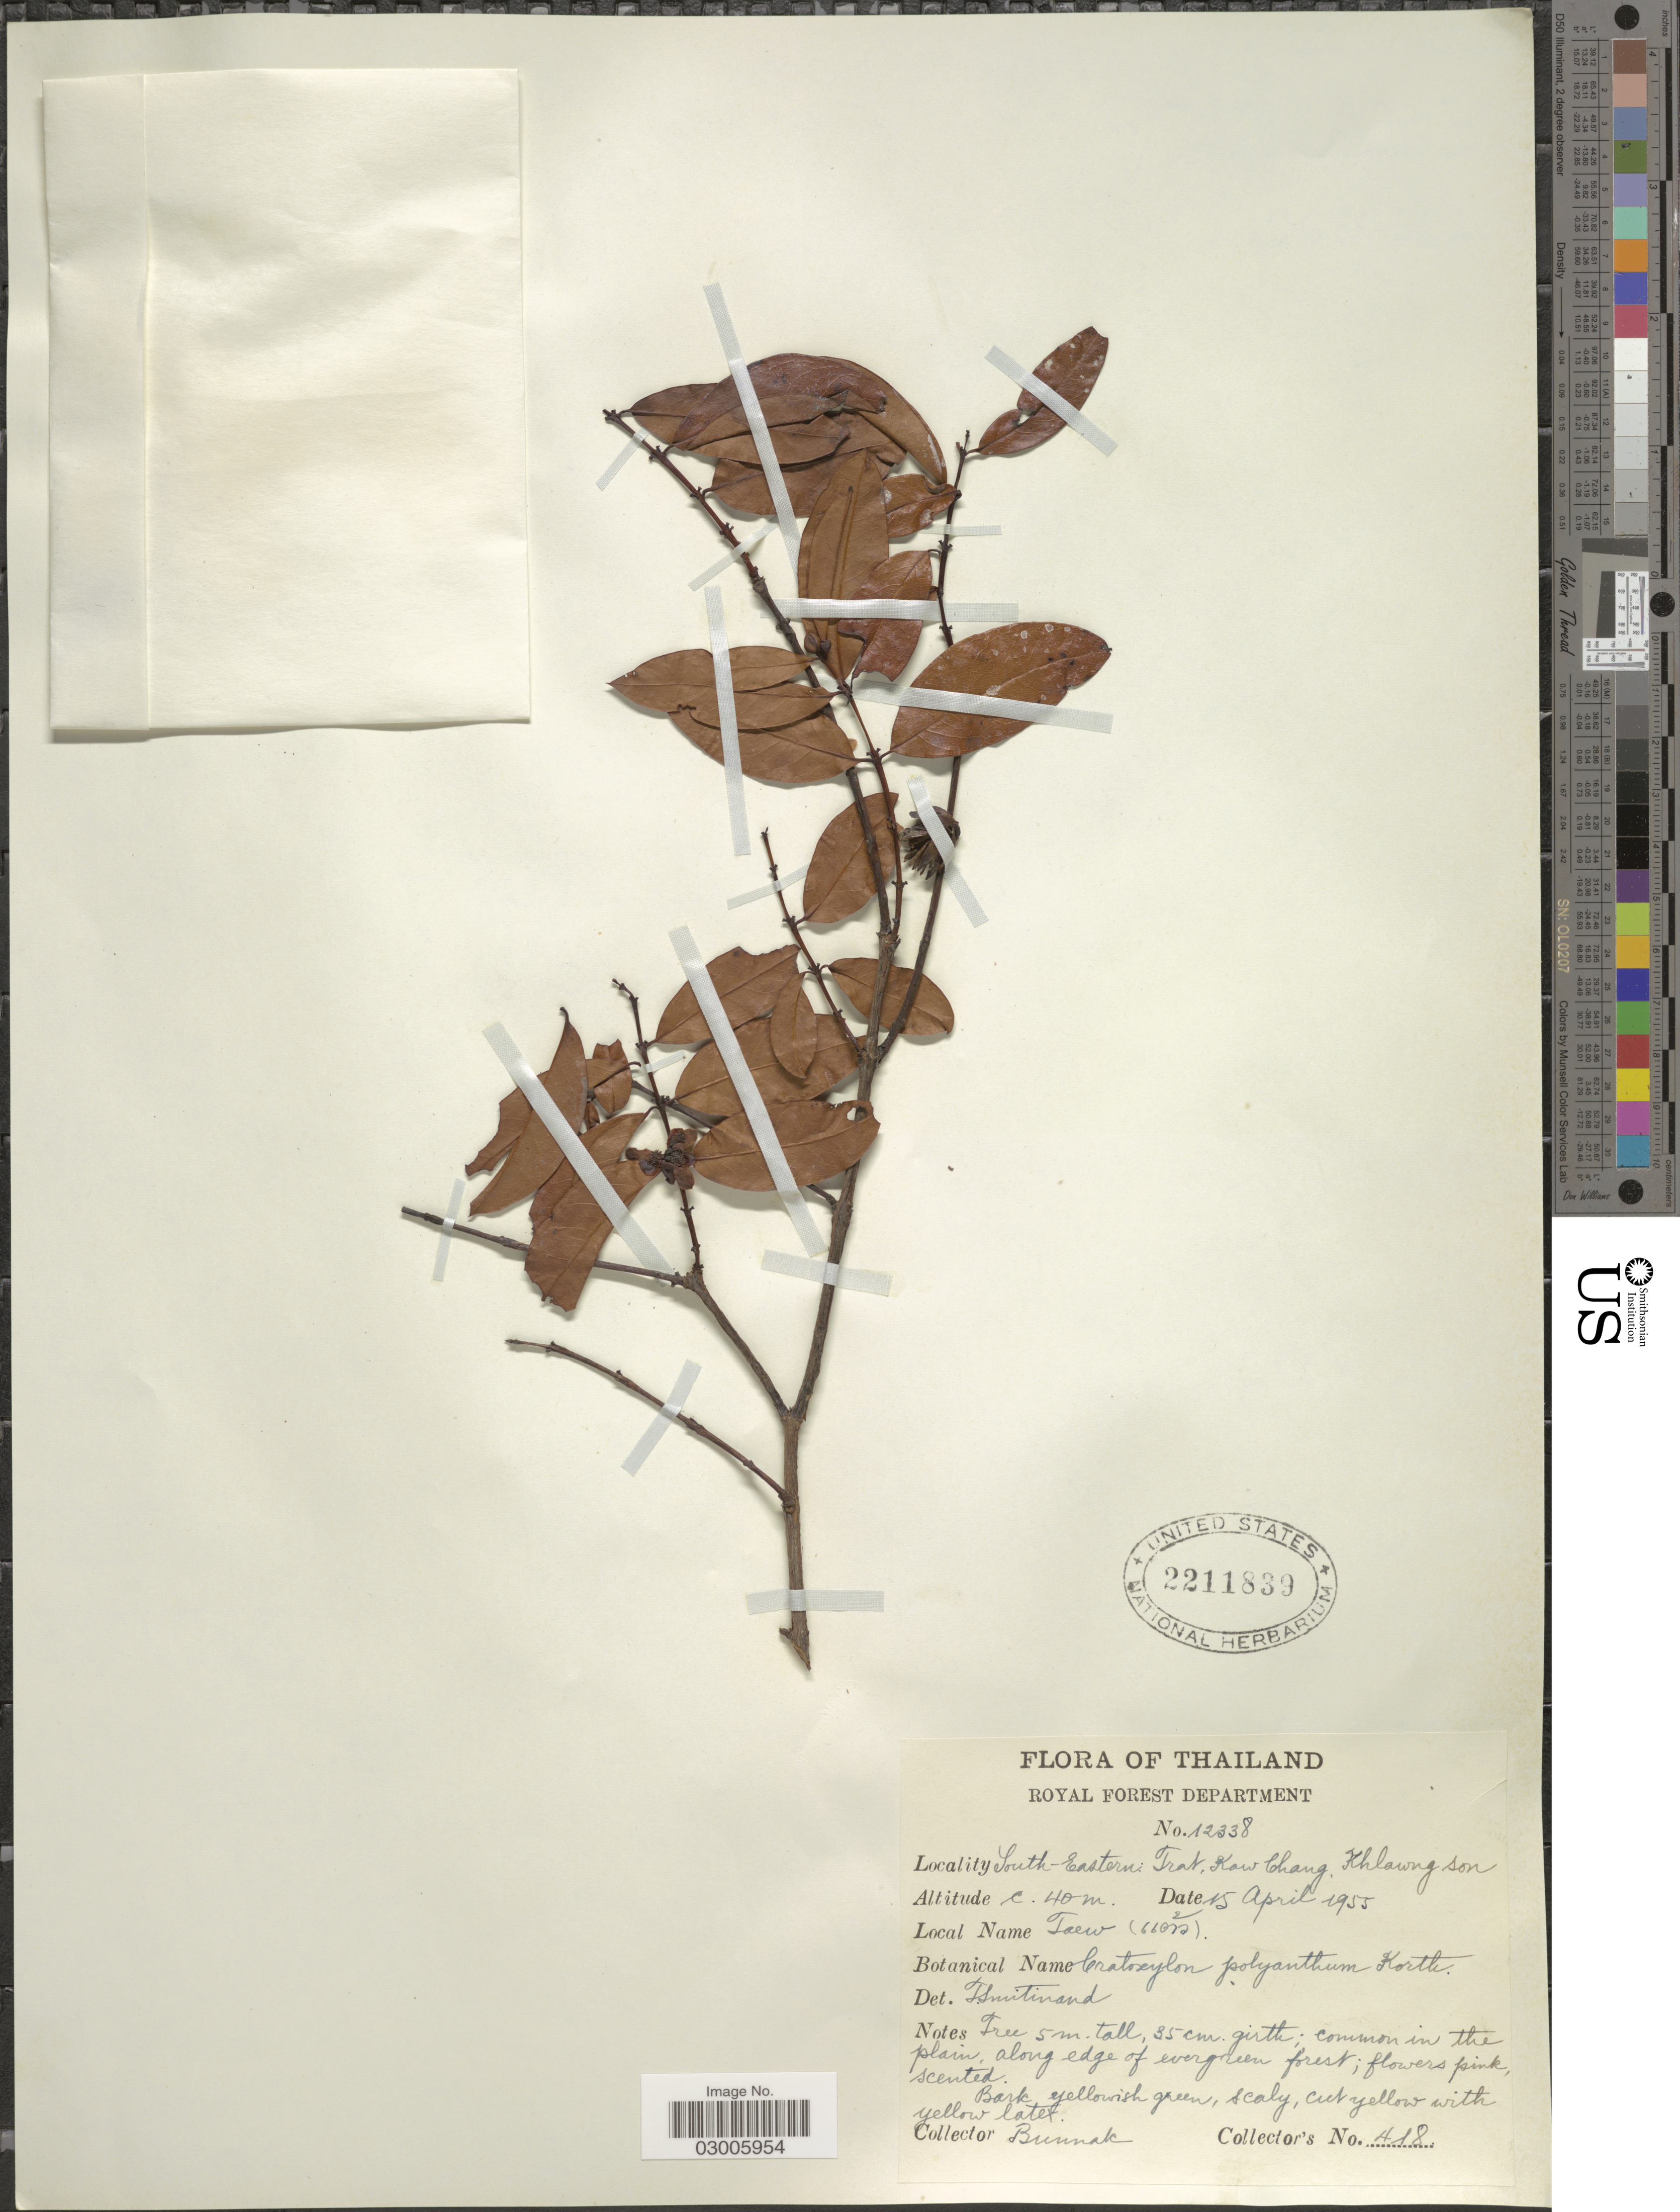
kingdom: Plantae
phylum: Tracheophyta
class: Magnoliopsida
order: Malpighiales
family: Hypericaceae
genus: Cratoxylum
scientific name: Cratoxylum polyanthum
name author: Korth.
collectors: -. Bunnak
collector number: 418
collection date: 1955-04-15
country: Thailand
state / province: Trat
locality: South-Eastern: Trat, Kow Chang. Khlawngson.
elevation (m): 40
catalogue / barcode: US 2211839